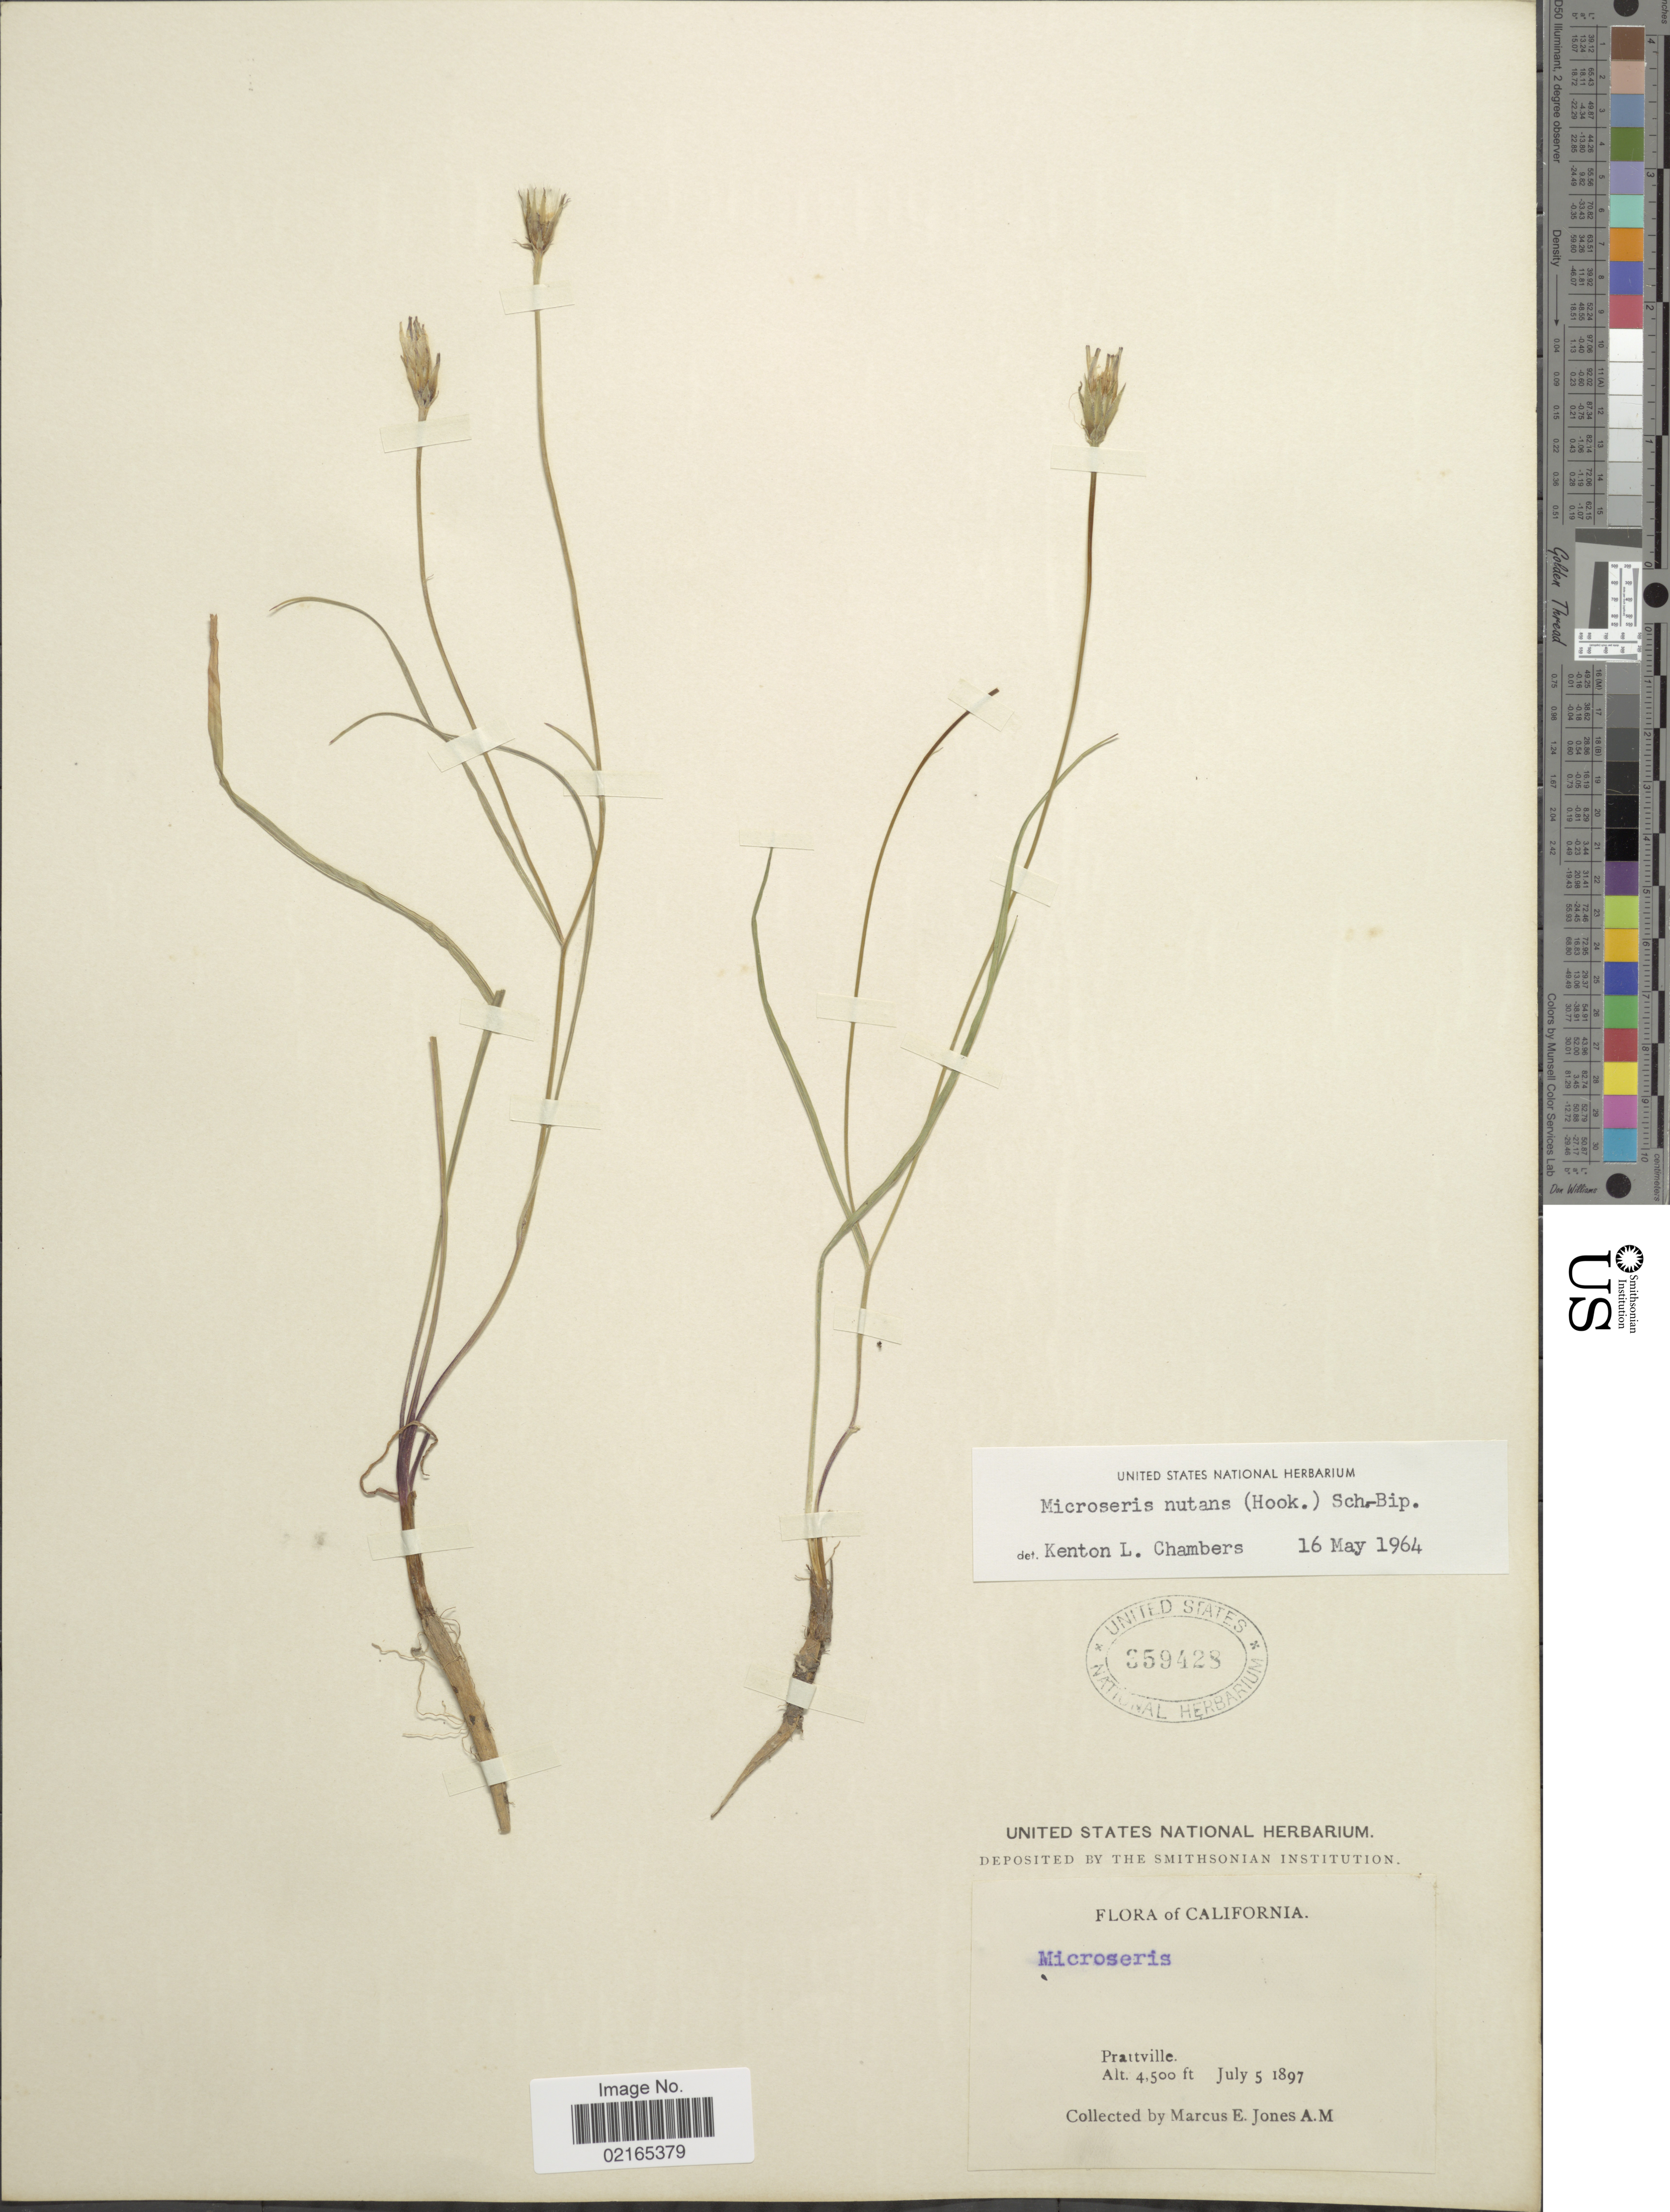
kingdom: Plantae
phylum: Tracheophyta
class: Magnoliopsida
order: Asterales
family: Asteraceae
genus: Microseris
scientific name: Microseris nutans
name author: (Hook.) Sch. Bip.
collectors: M. E. Jones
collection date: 1897-07-05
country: United States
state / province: California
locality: Prattville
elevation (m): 1372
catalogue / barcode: US 359428